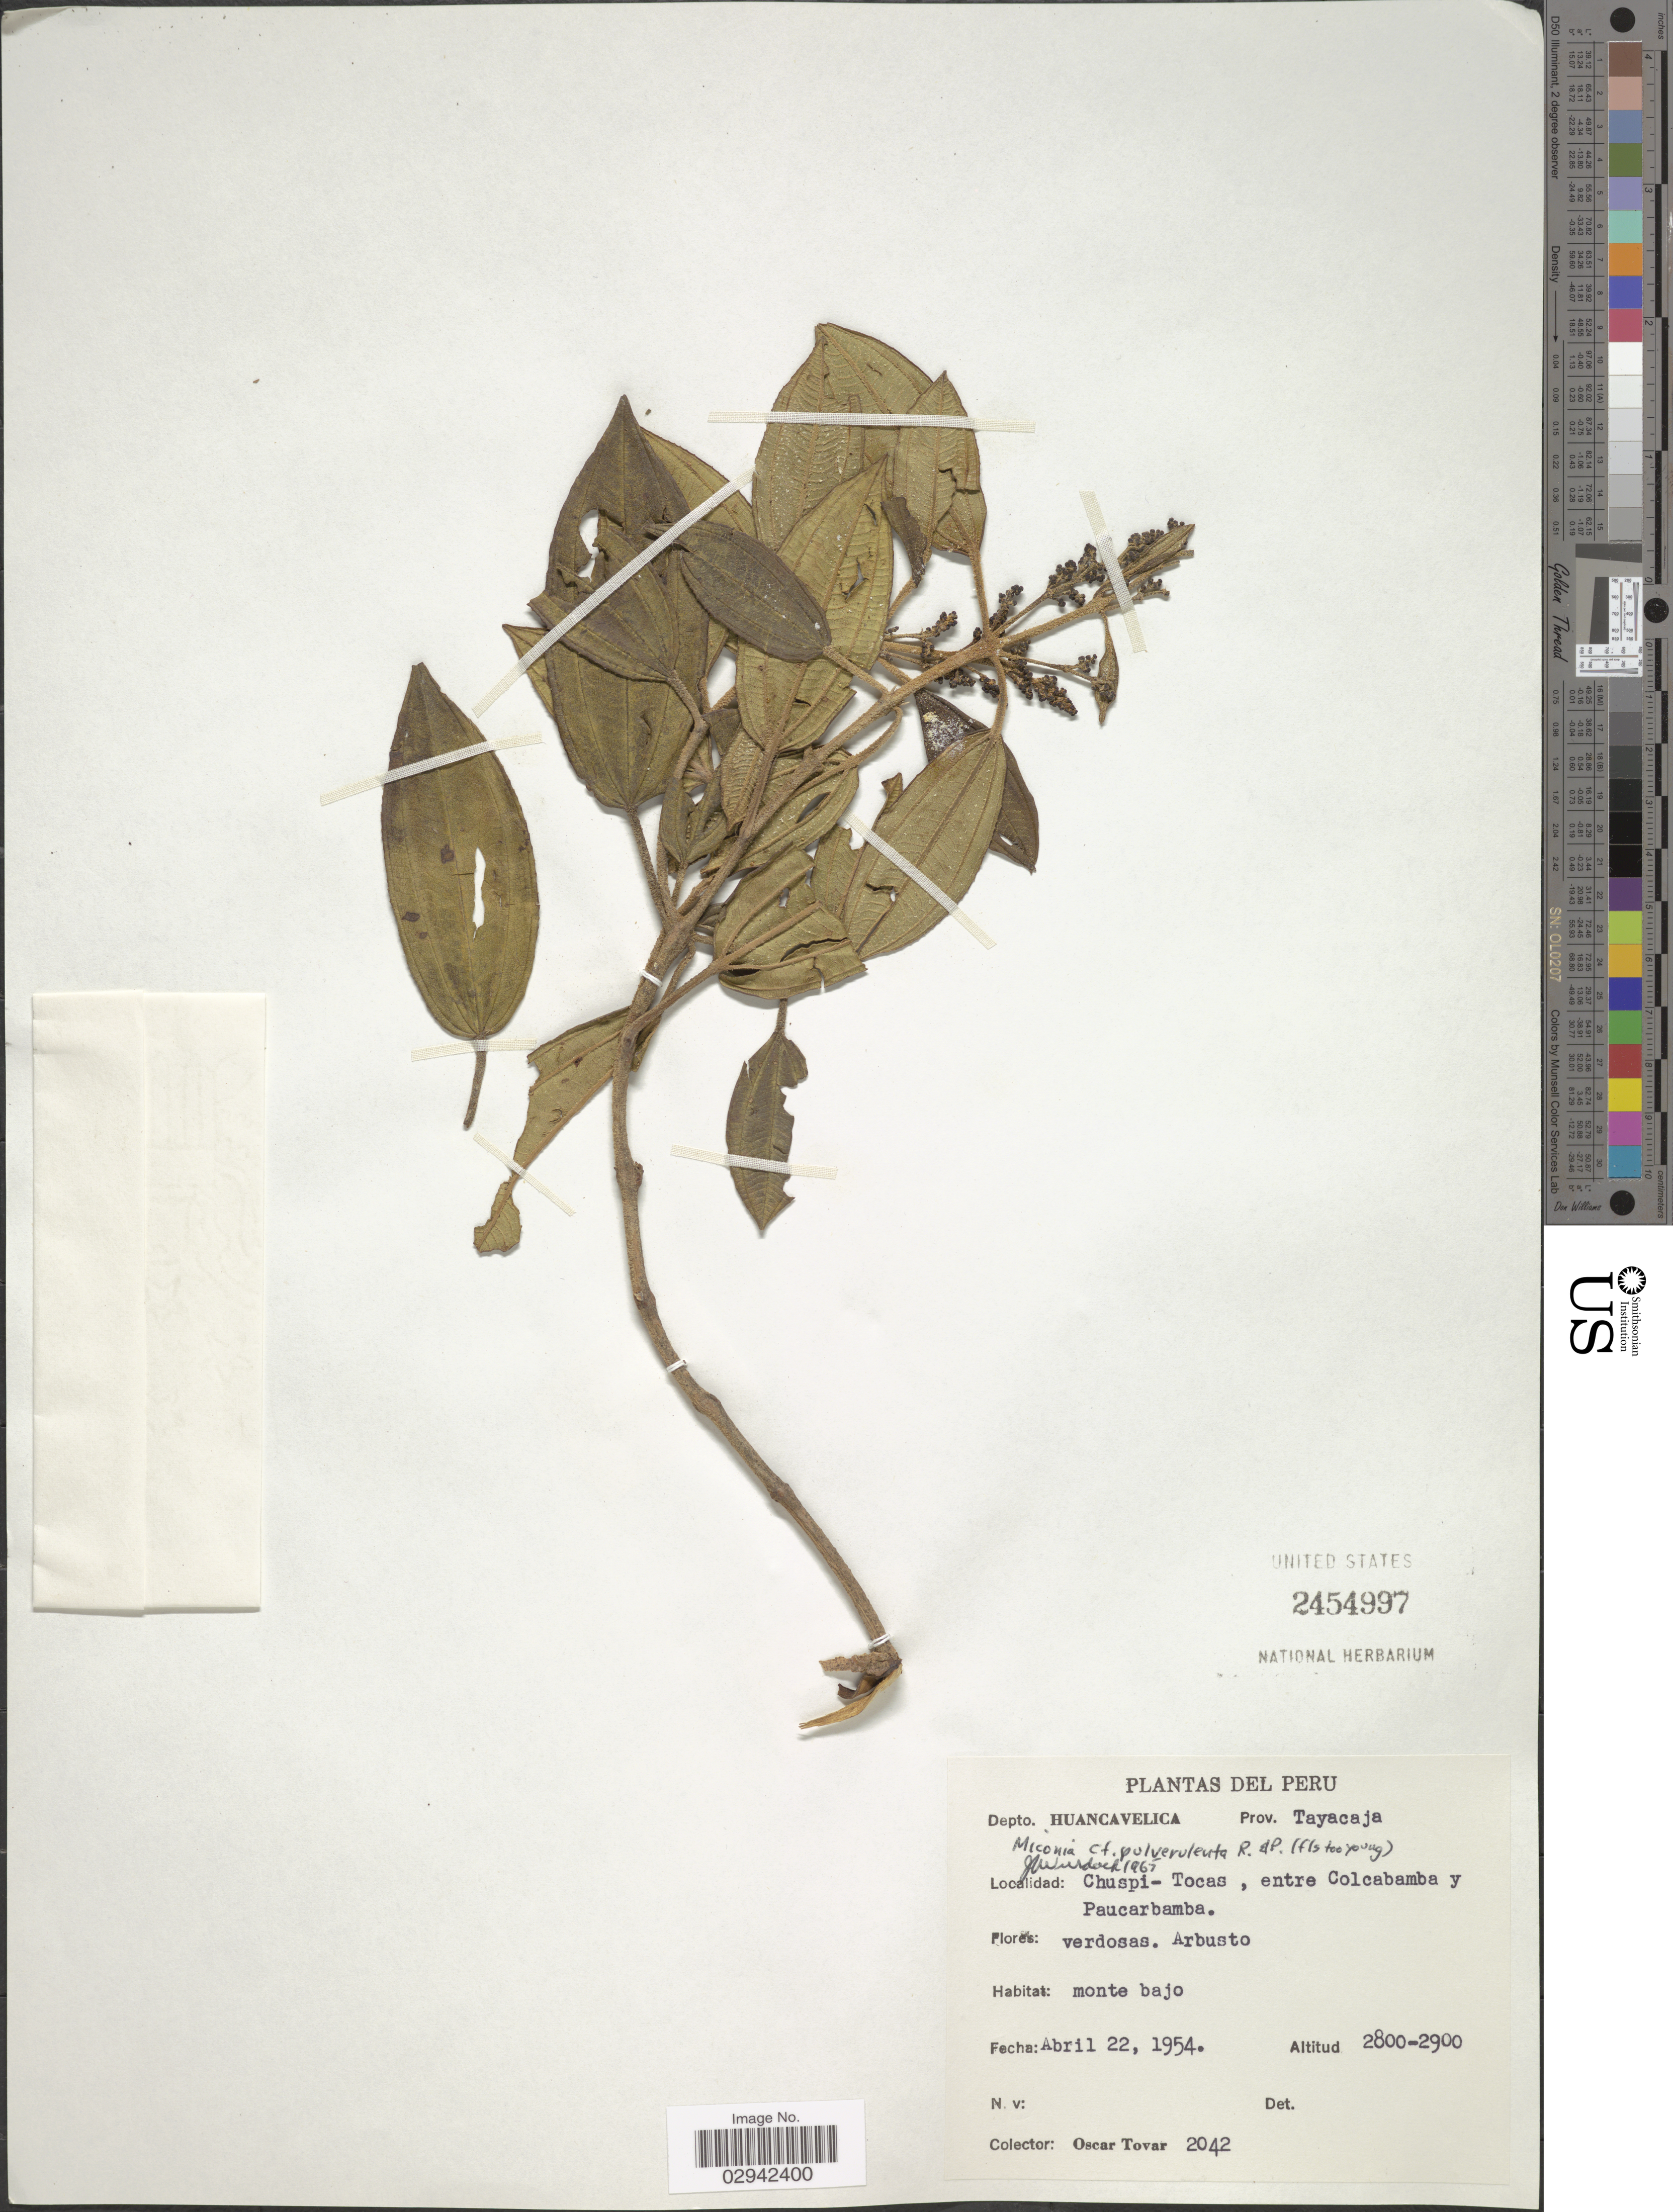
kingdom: Plantae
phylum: Tracheophyta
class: Magnoliopsida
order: Myrtales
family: Melastomataceae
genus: Miconia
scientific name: Miconia pulverulenta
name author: Ruiz & Pav.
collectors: Ó. Tovar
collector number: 2042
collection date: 1954-04-22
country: Peru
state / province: Huancavelica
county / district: Tayacaja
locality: Depto. Huancavelica, Prov. Tayacaja, Chuspi-Tocas, entre Colcabamba y Paucarbamba.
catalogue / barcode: US 2454997